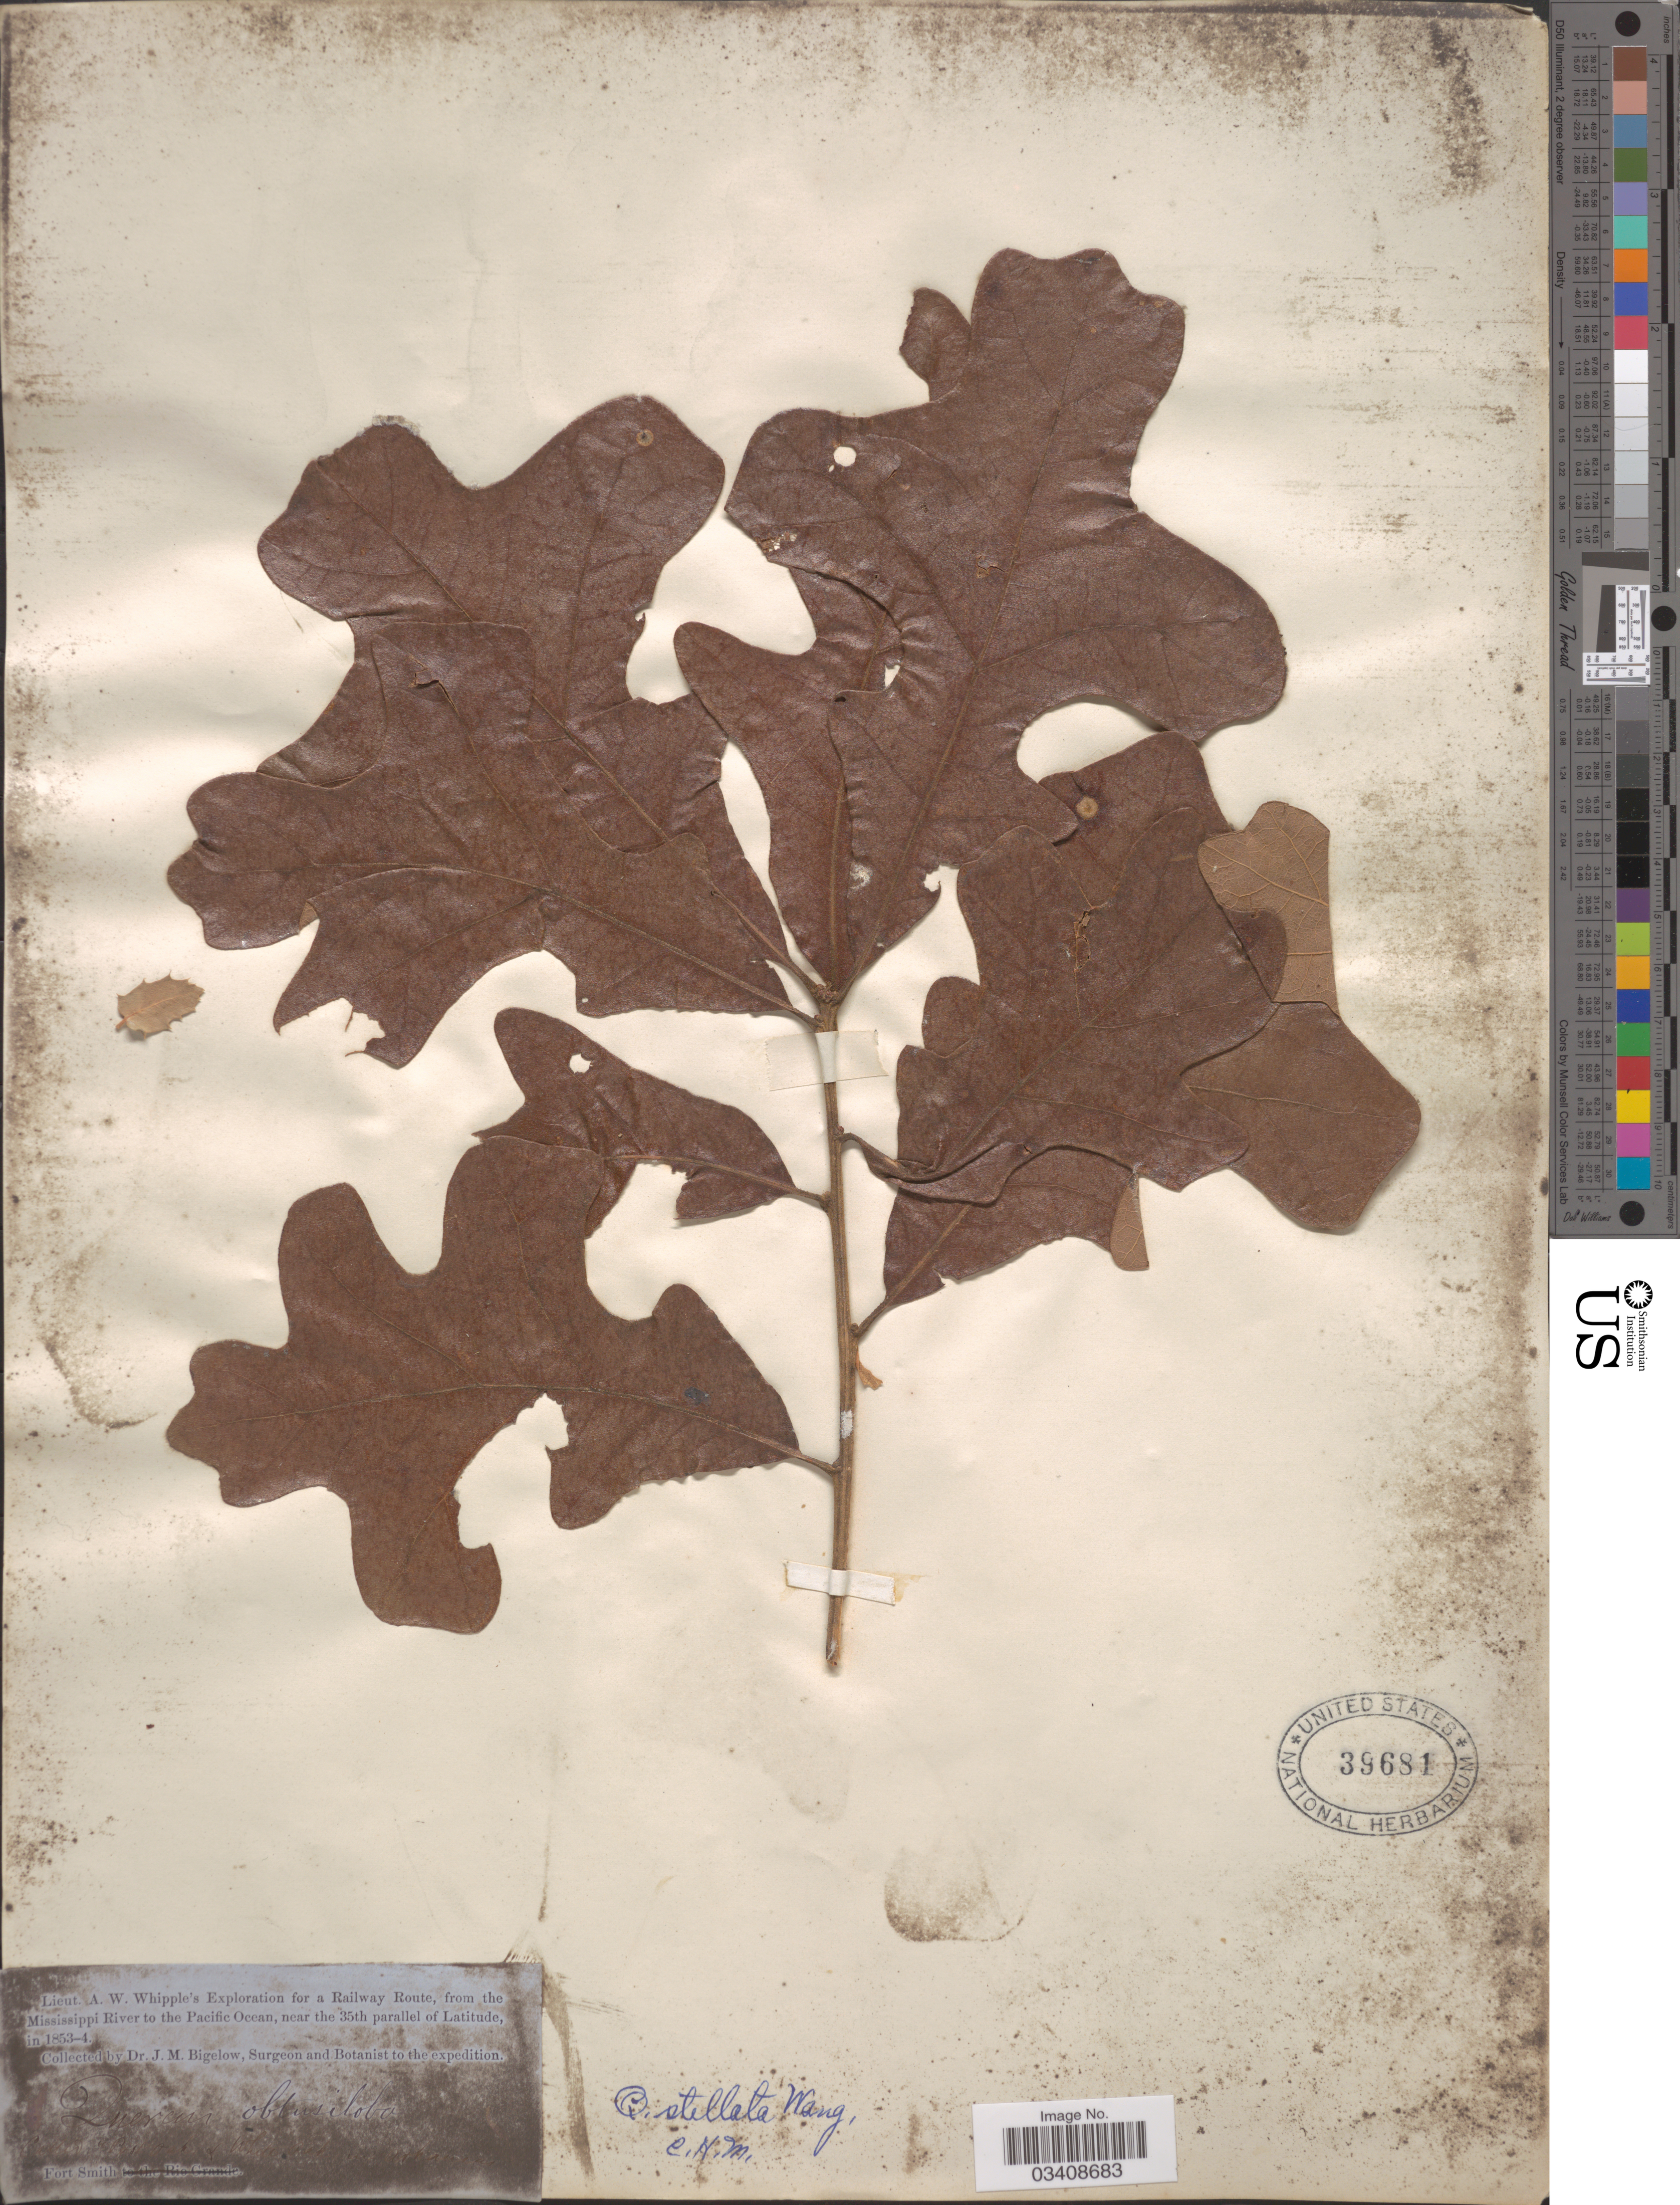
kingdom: Plantae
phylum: Tracheophyta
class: Magnoliopsida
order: Fagales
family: Fagaceae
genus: Quercus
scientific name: Quercus stellata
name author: Wangenh.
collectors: J. M. Bigelow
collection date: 1853-04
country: United States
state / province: Arkansas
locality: Railway Route, from the Mississippi River to the Pacific Ocean, near the 35th parallel of Latitude. Fort Smith.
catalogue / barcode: US 39681